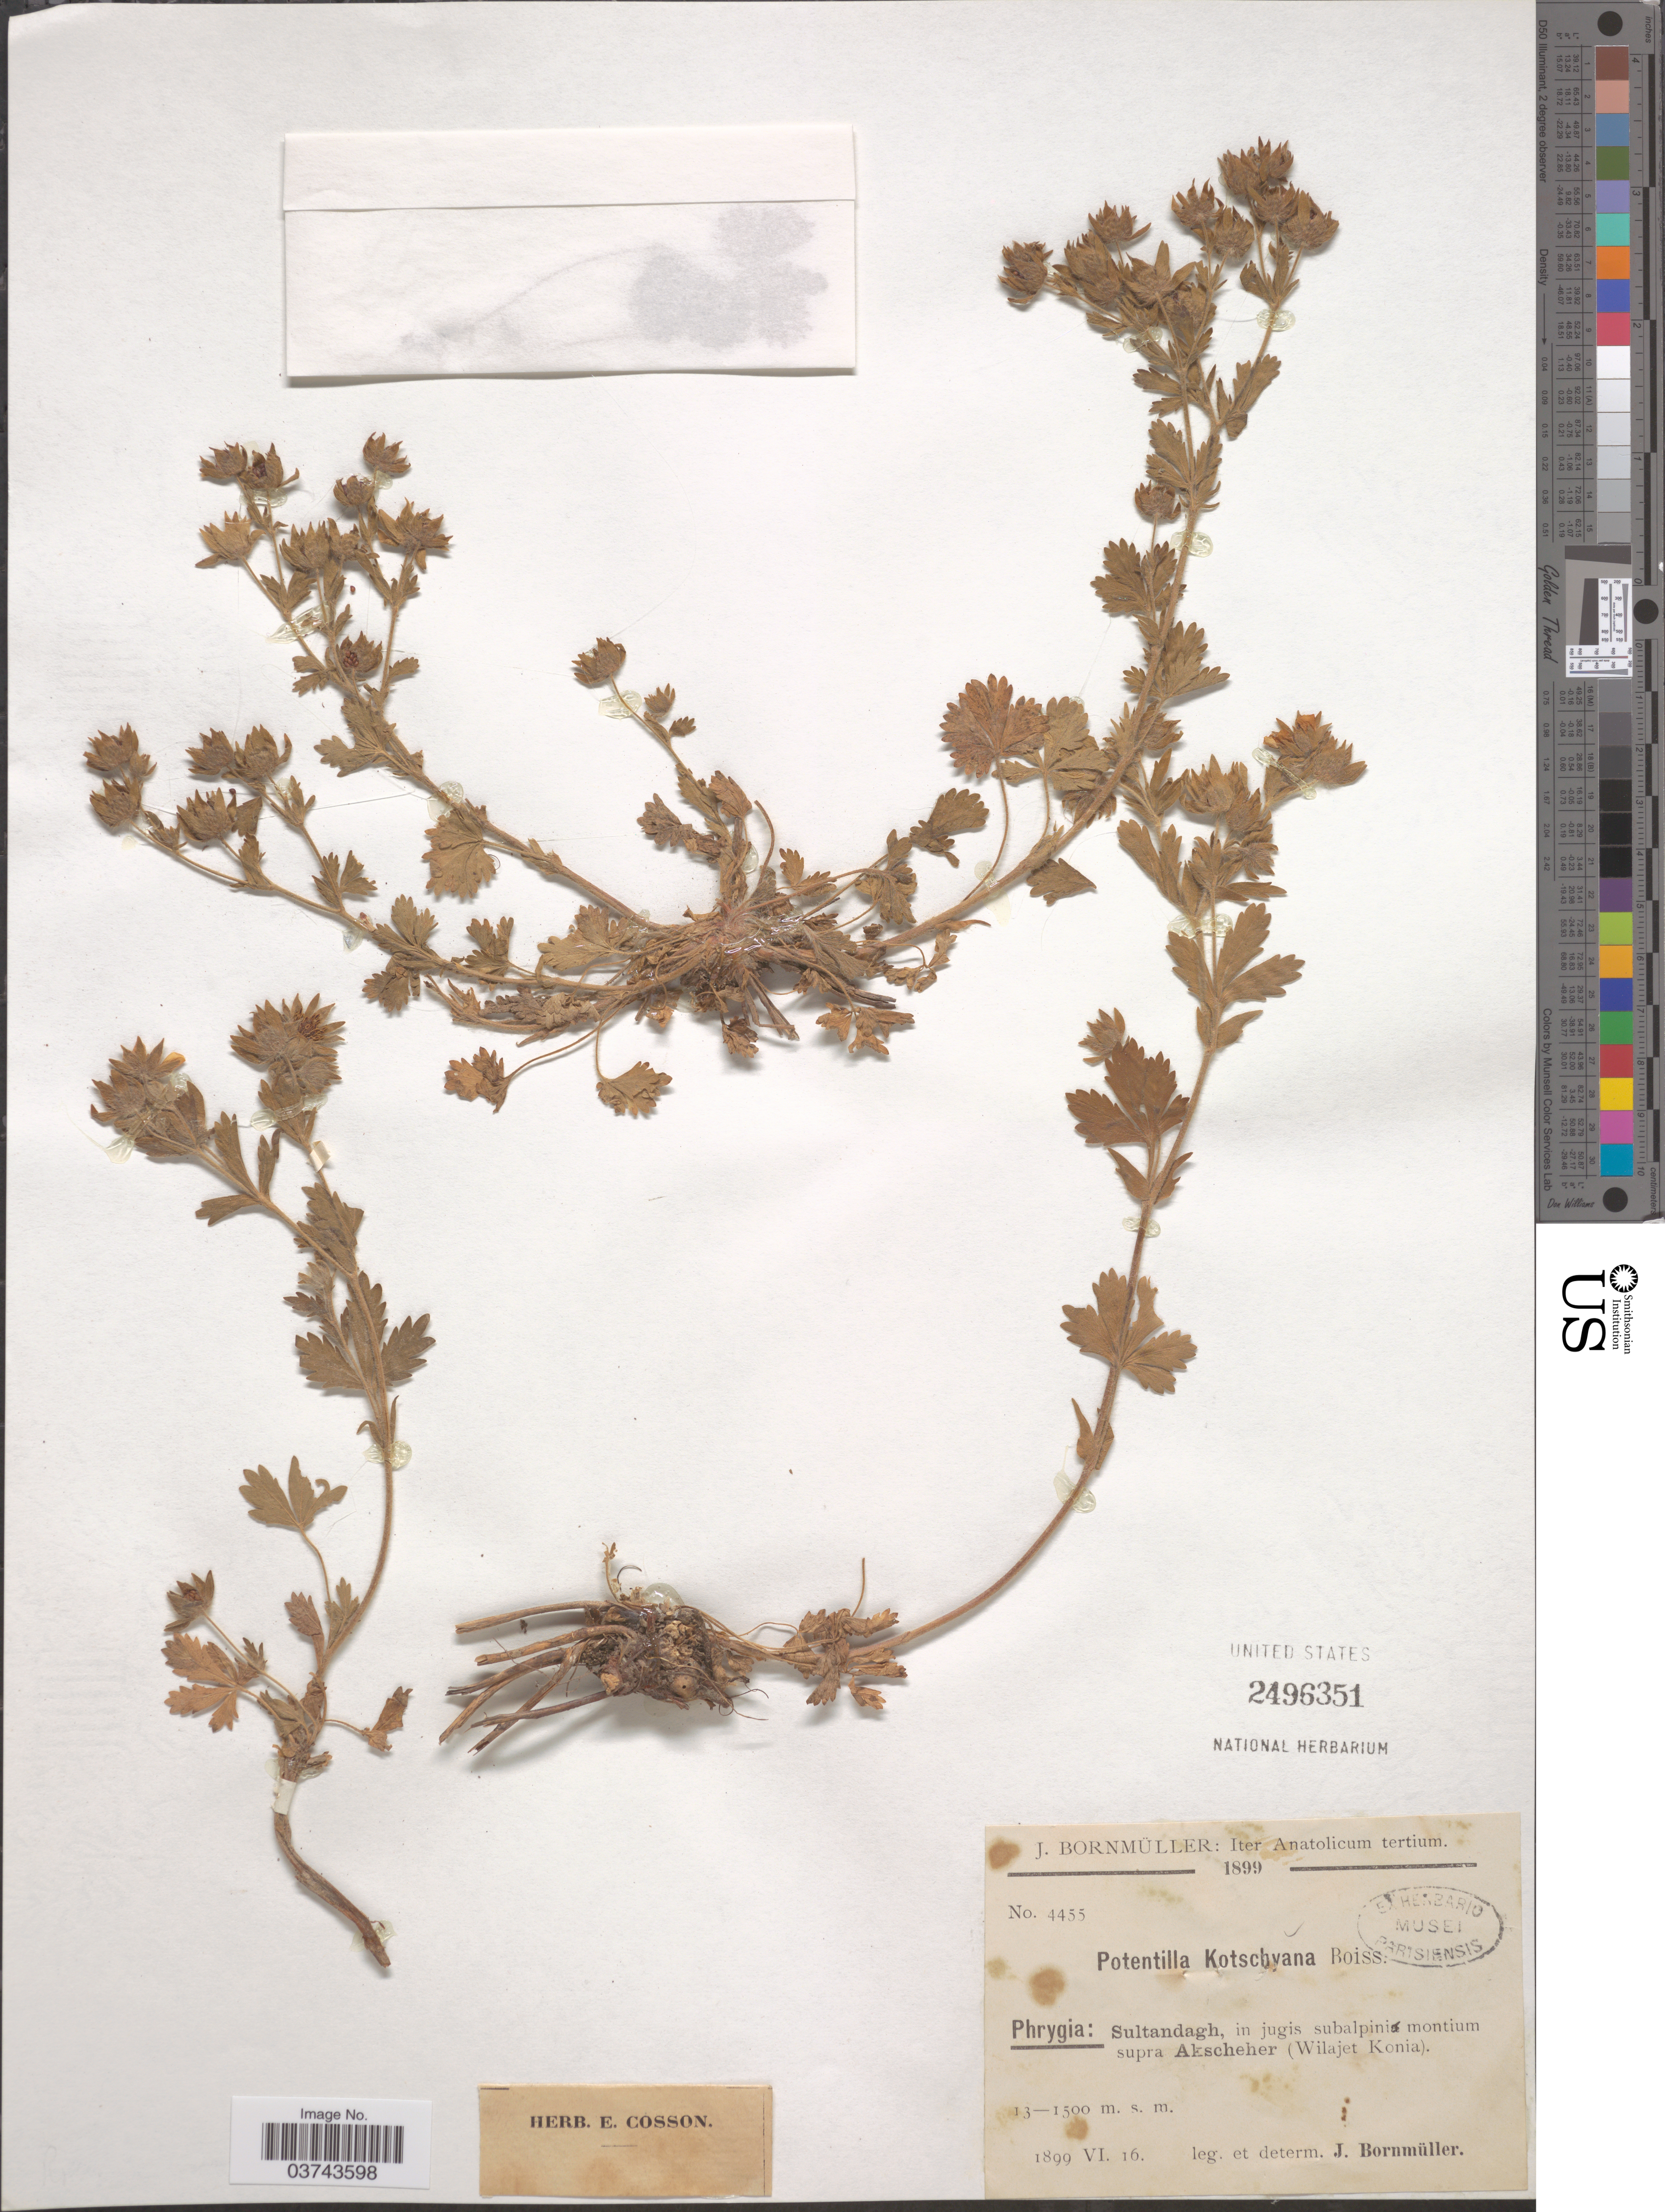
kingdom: Plantae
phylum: Tracheophyta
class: Magnoliopsida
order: Rosales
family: Rosaceae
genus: Potentilla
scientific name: Potentilla kotschyana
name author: Fenzl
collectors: J. Bornmüller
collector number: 4455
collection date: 1899-06-16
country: Turkey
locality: Iter Anatolicum. Phrygia: Sultandagh, in jugis subalpinis montium supra Akscheher (Wilajet Konia).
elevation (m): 1300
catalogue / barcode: US 2496351